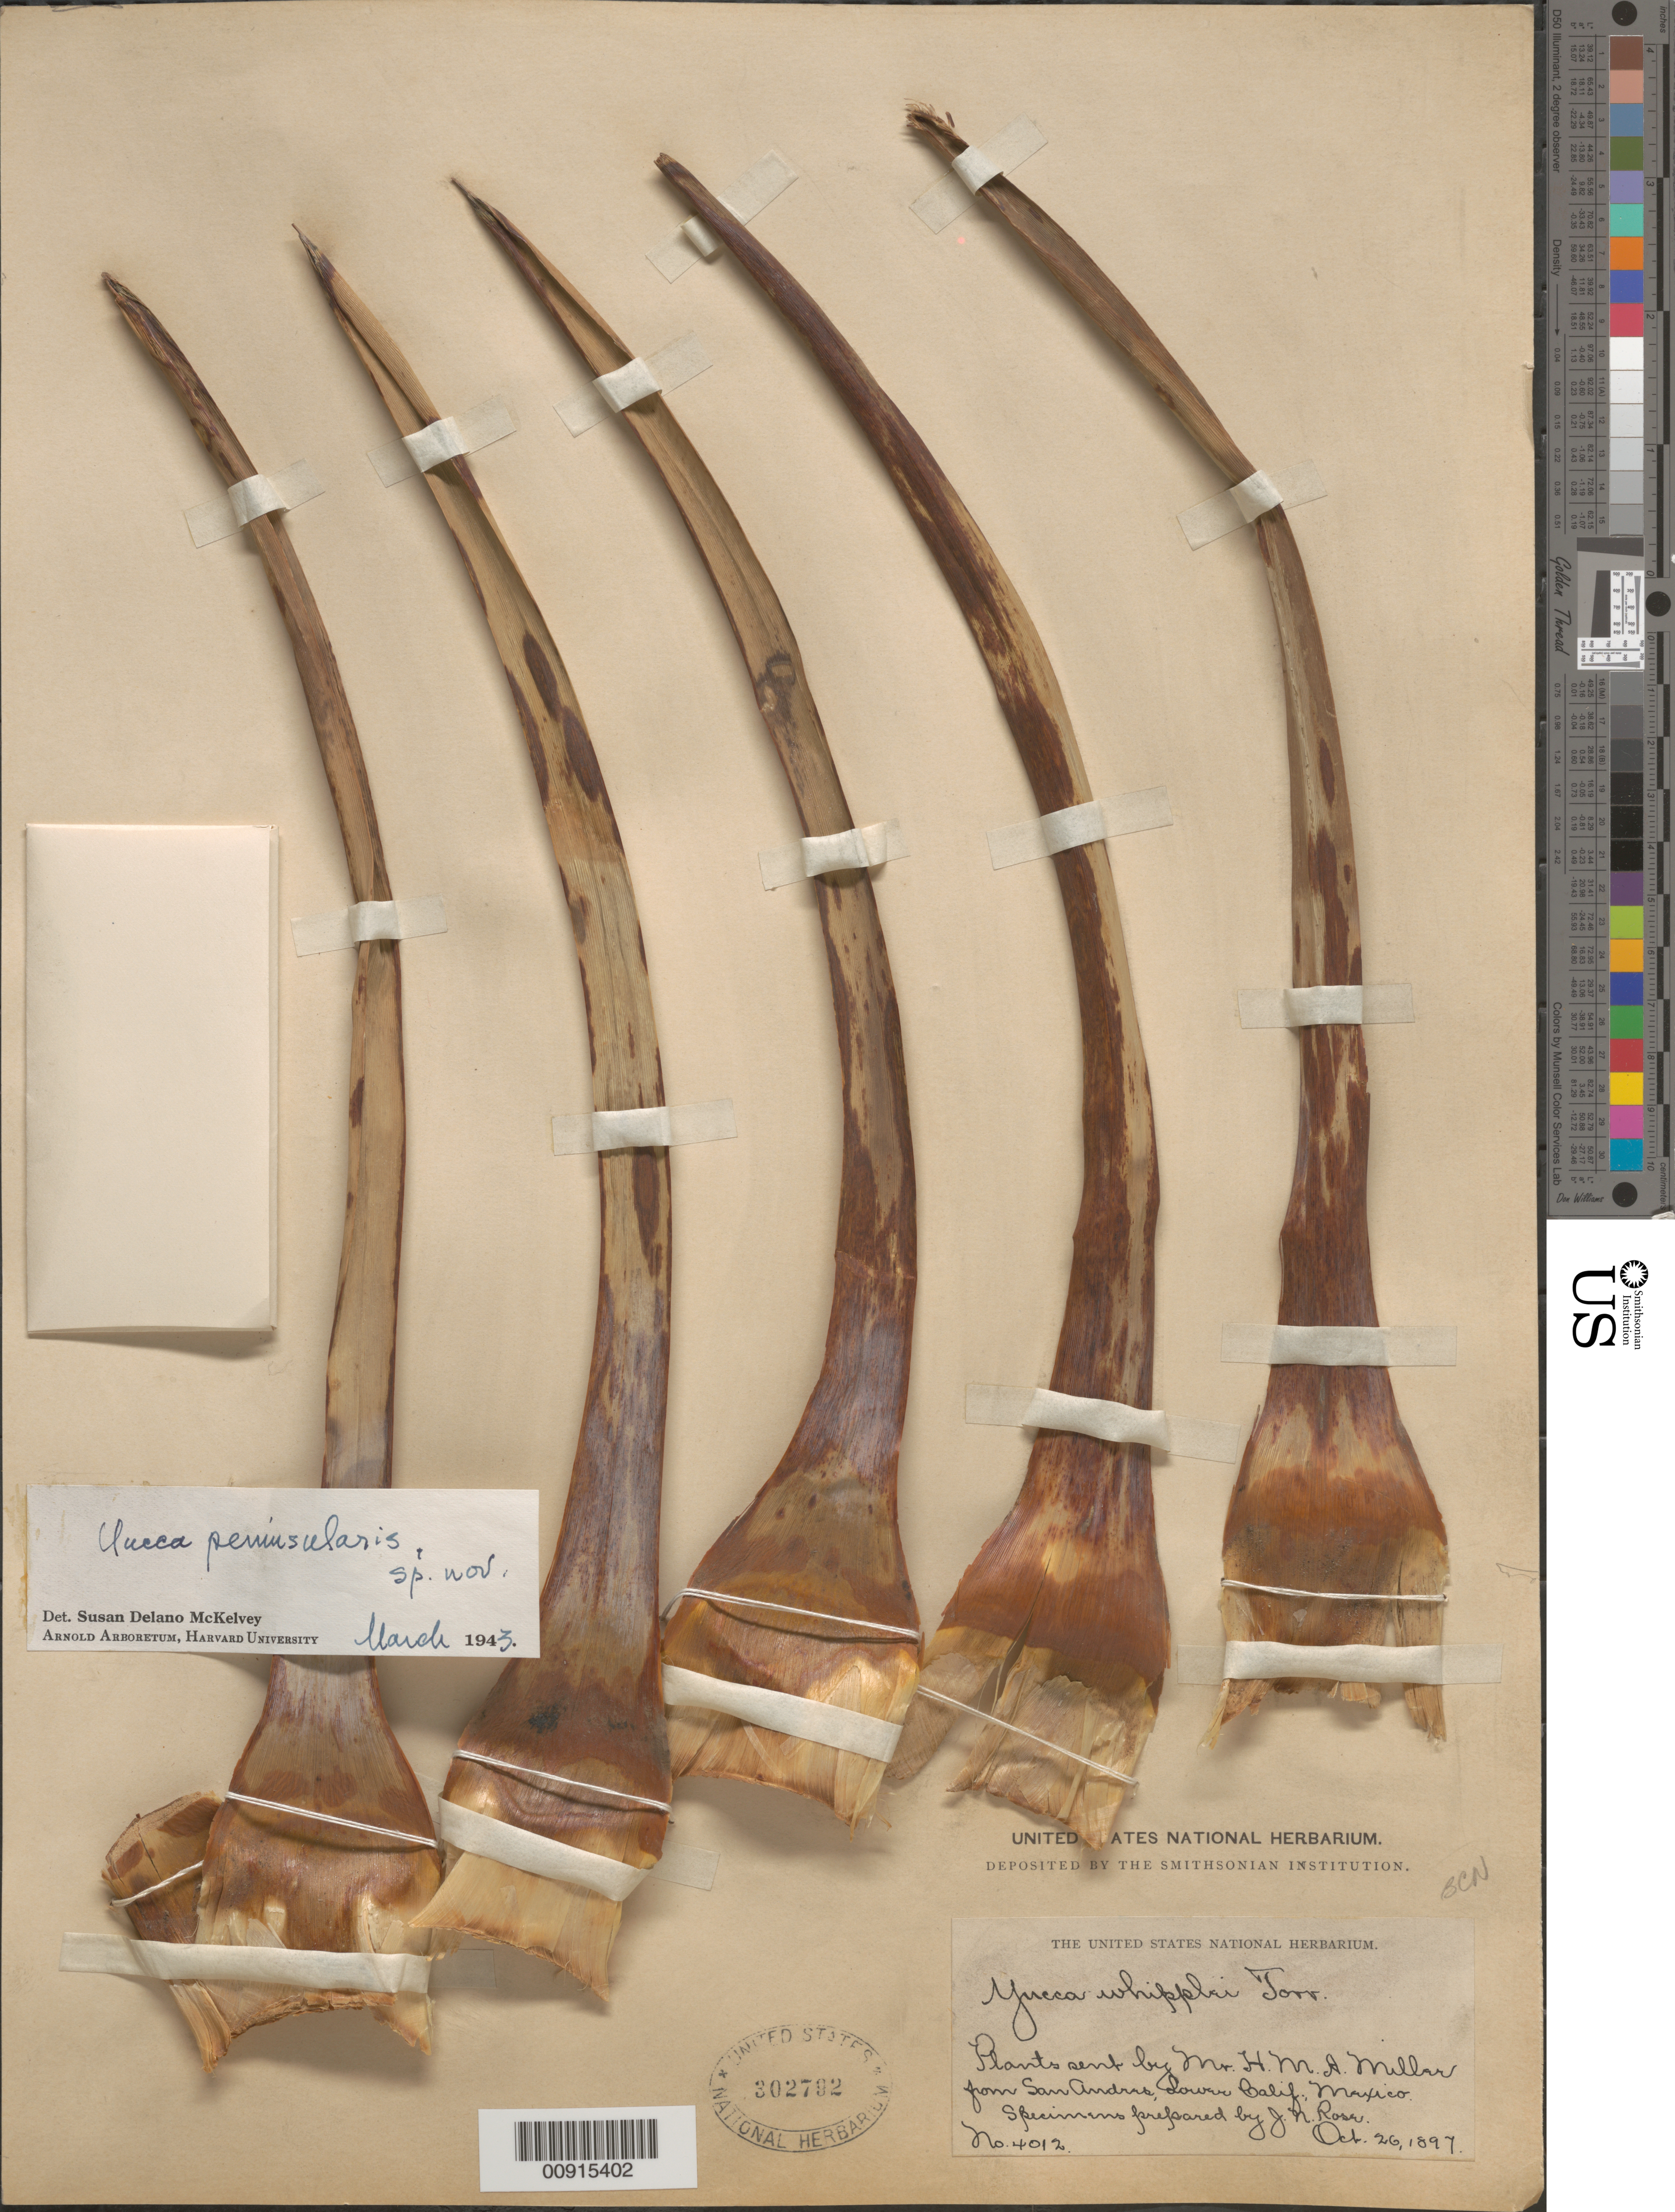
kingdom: Plantae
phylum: Tracheophyta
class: Liliopsida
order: Asparagales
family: Asparagaceae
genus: Yucca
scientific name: Yucca peninsularis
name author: McKelvey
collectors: H. M. A. Miller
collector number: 4012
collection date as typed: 26 Oct 1897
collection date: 1897-10-26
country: Mexico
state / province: Baja California Norte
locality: San Andrés, Lower California.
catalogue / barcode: US 302792